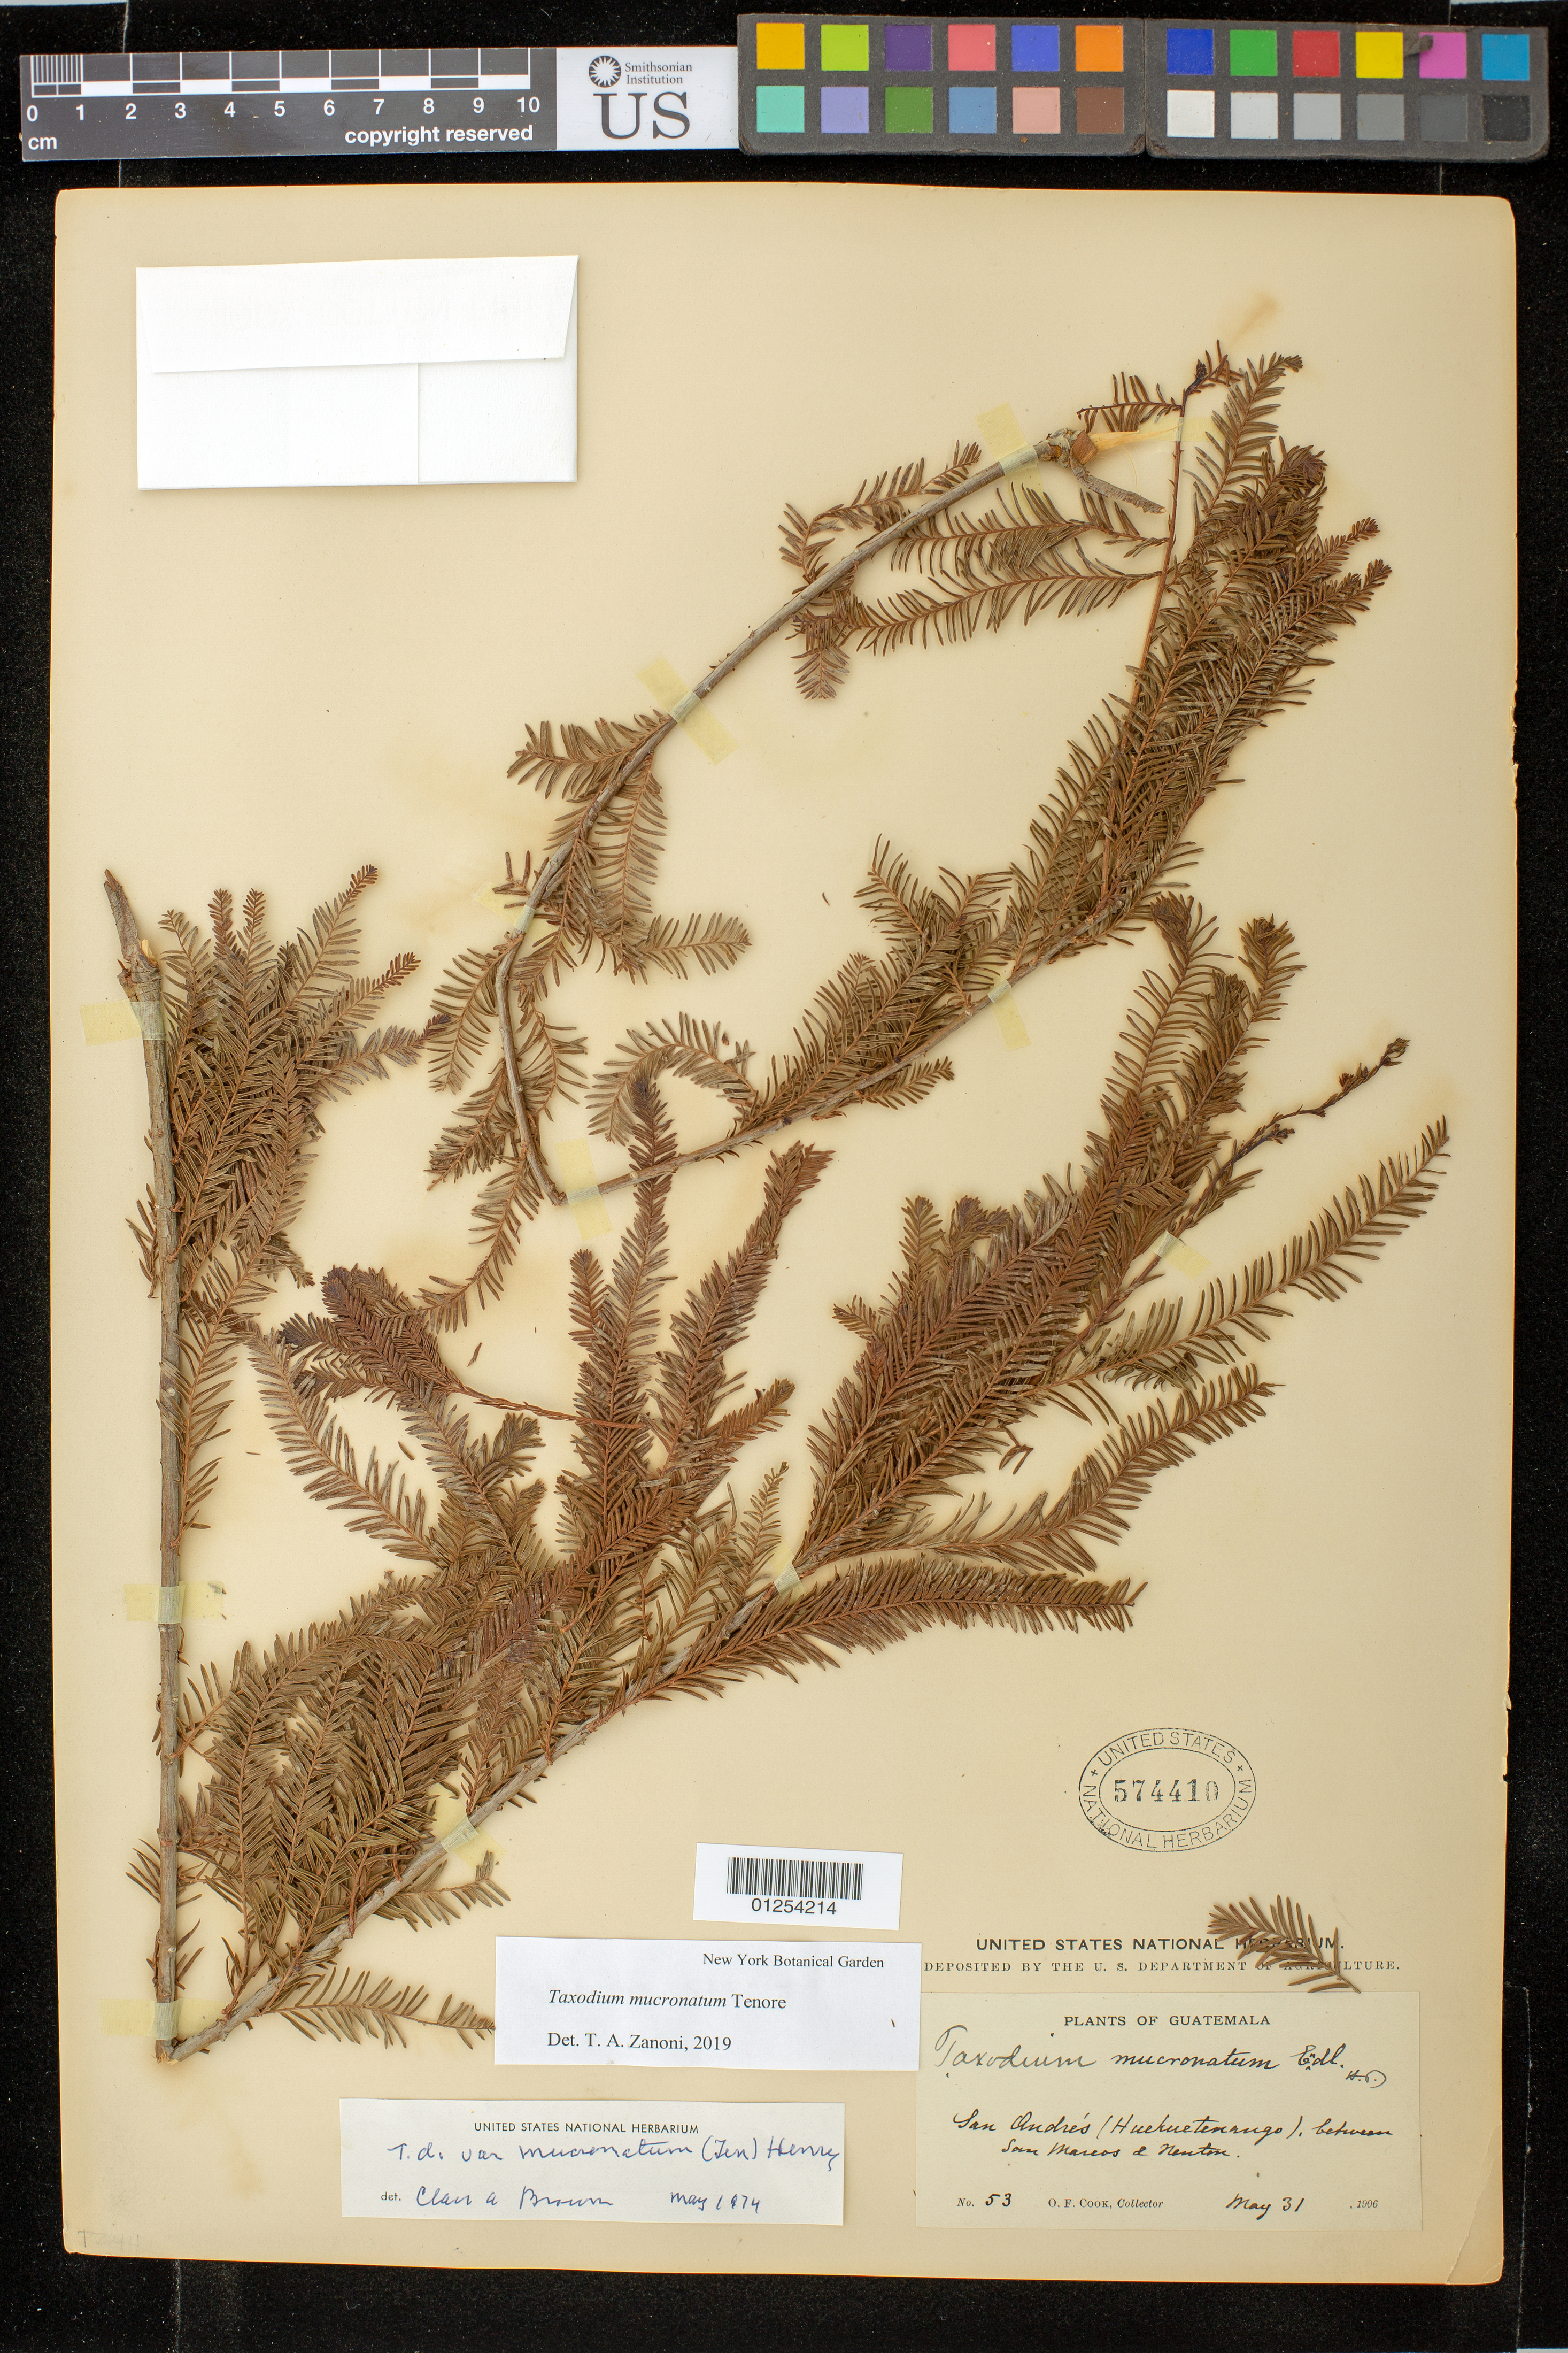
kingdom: Plantae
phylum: Tracheophyta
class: Pinopsida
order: Pinales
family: Cupressaceae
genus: Taxodium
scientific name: Taxodium mucronatum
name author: Ten.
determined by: Zanoni, T. A., (NY), New York Botanical Garden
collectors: O. F. Cook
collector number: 53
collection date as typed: May 31 1906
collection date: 1906-05-31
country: Guatemala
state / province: Huehuetenango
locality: San Andres. Between San Marcos & Newton.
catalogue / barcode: US 574410